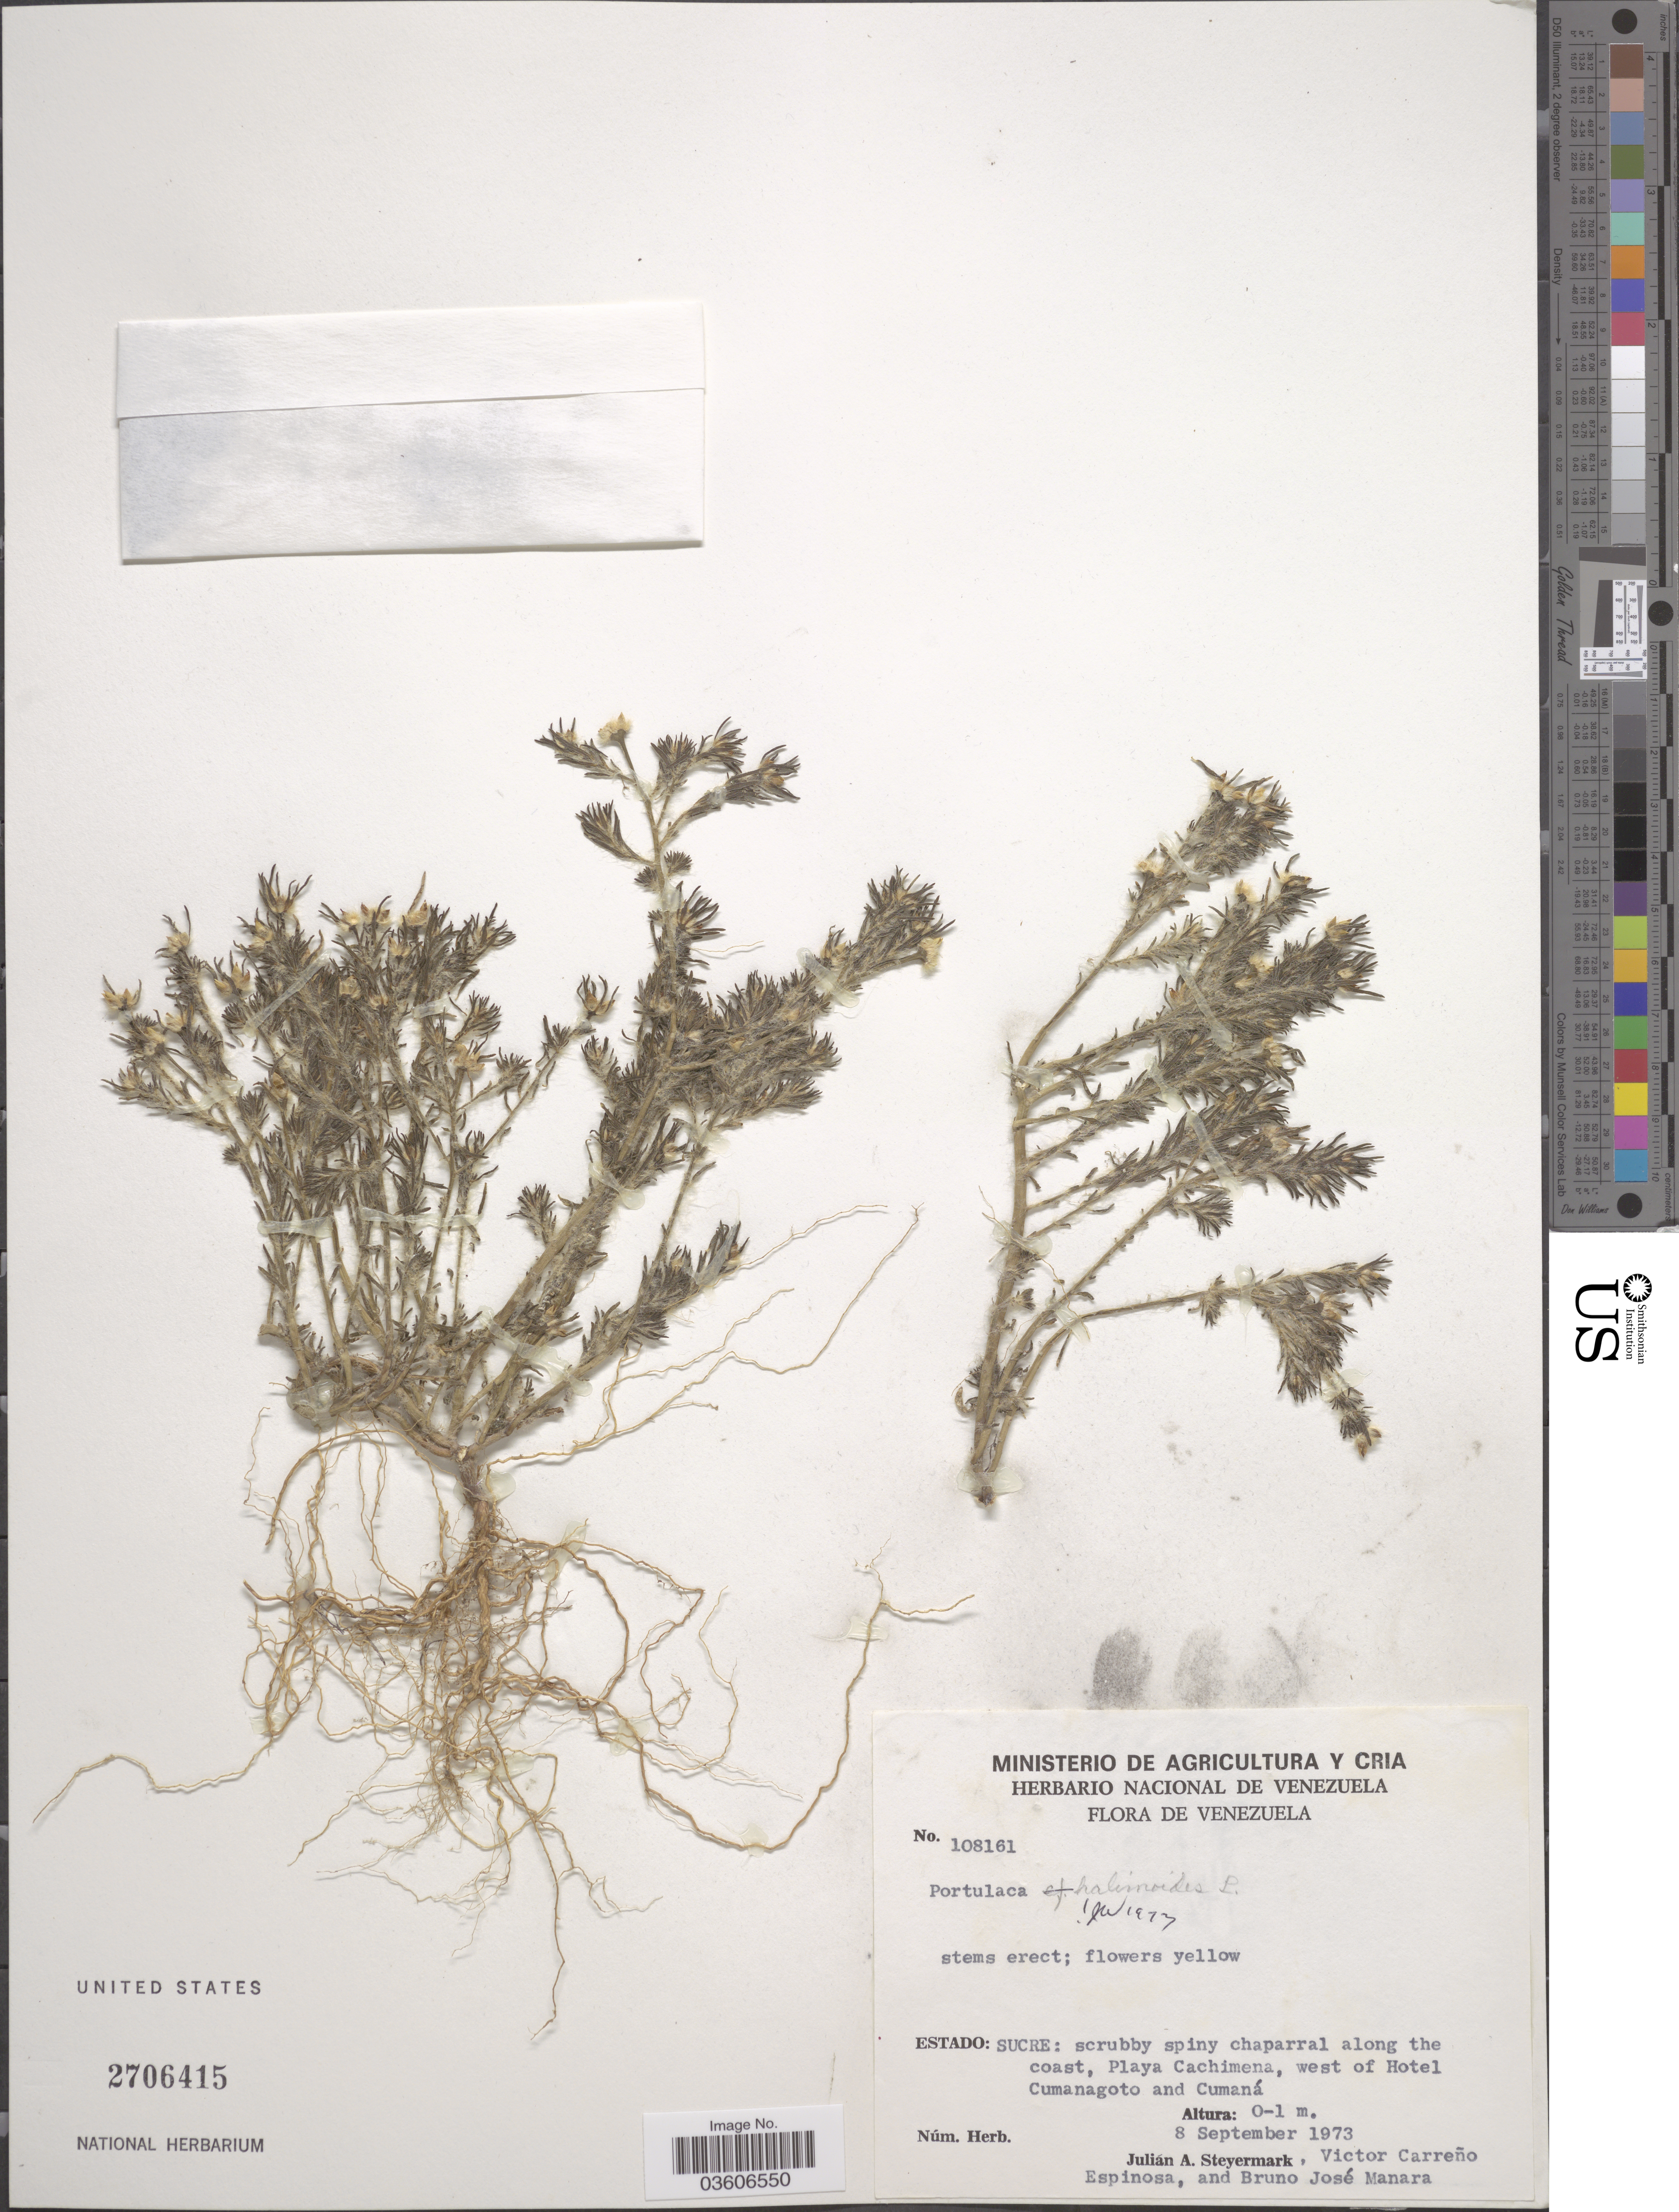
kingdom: Plantae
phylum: Tracheophyta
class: Magnoliopsida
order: Caryophyllales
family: Portulacaceae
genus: Portulaca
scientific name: Portulaca halimoides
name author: L.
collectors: J. Steyermark, V. Carreño E. & B. Manara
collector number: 108161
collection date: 1973-09-08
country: Venezuela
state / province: Sucre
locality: Chaparral along the coast, Playa Cachimena, west of Hotel Cumanagoto and Cumaná.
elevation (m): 0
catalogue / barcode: US 2706415